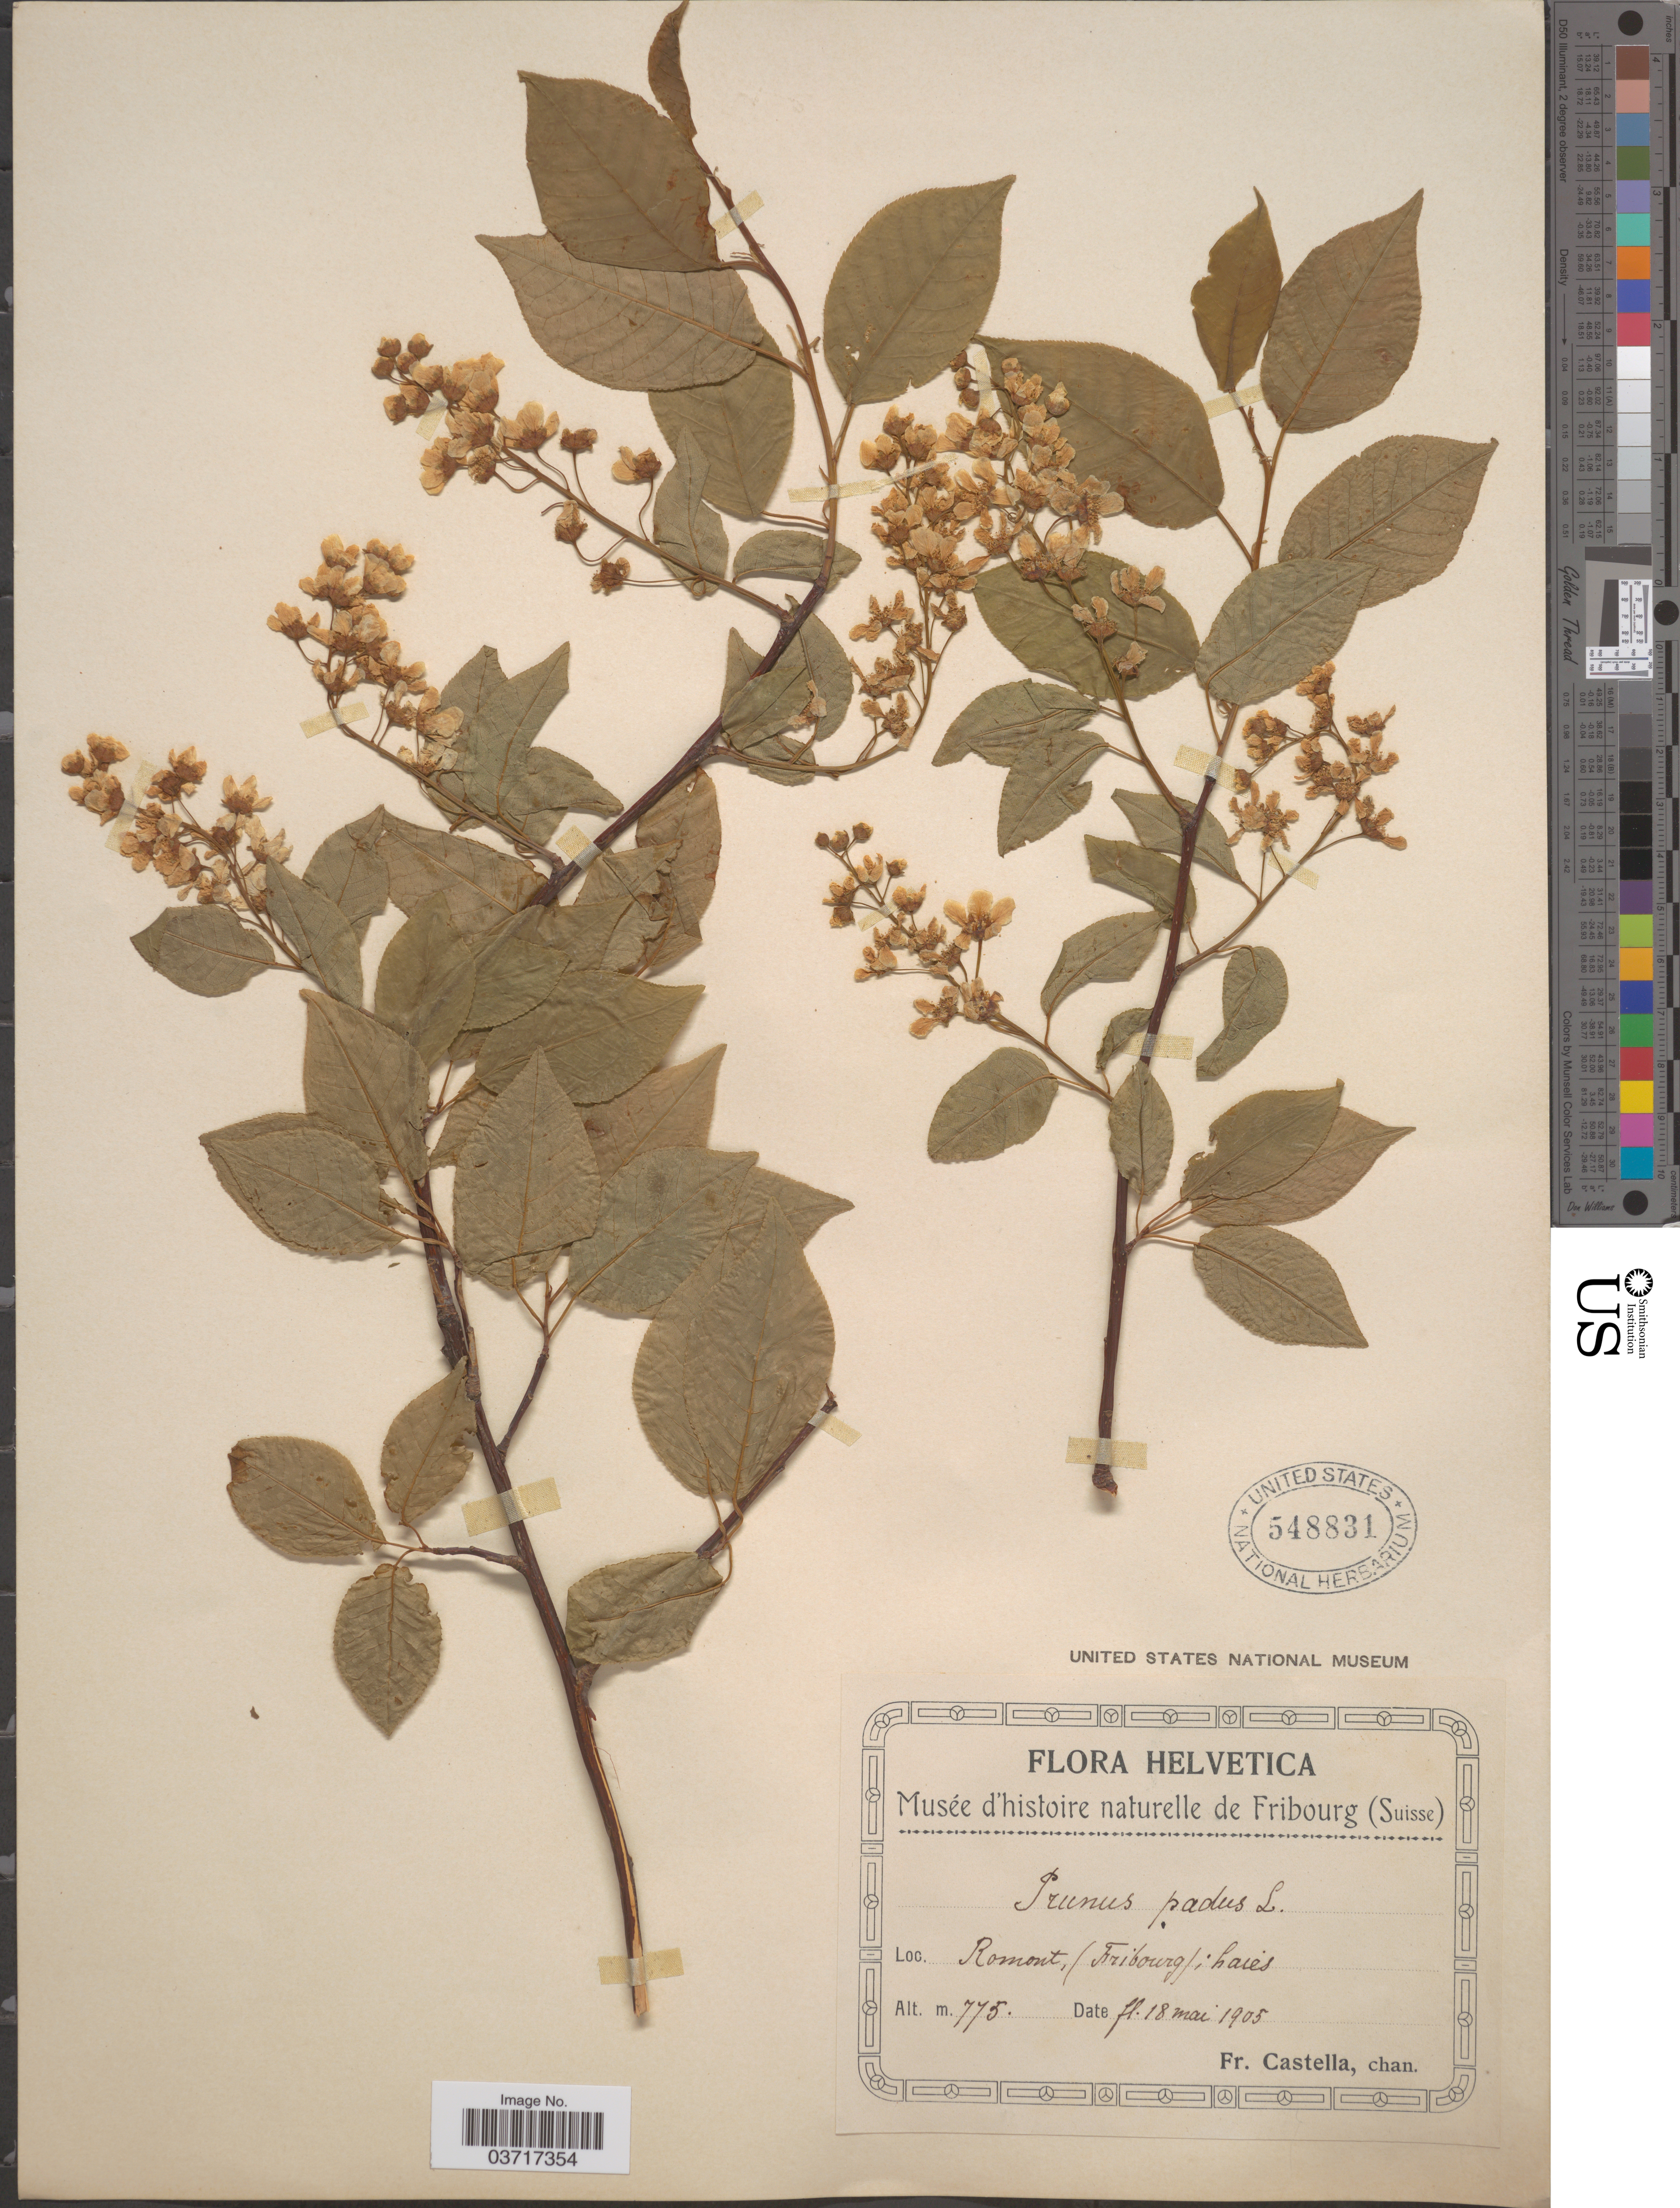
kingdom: Plantae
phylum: Tracheophyta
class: Magnoliopsida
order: Rosales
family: Rosaceae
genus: Prunus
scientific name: Prunus padus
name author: L.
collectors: B. Castella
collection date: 1905-05-18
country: Switzerland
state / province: Fribourg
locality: Helvetica. Romont, haies.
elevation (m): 775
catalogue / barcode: US 548831